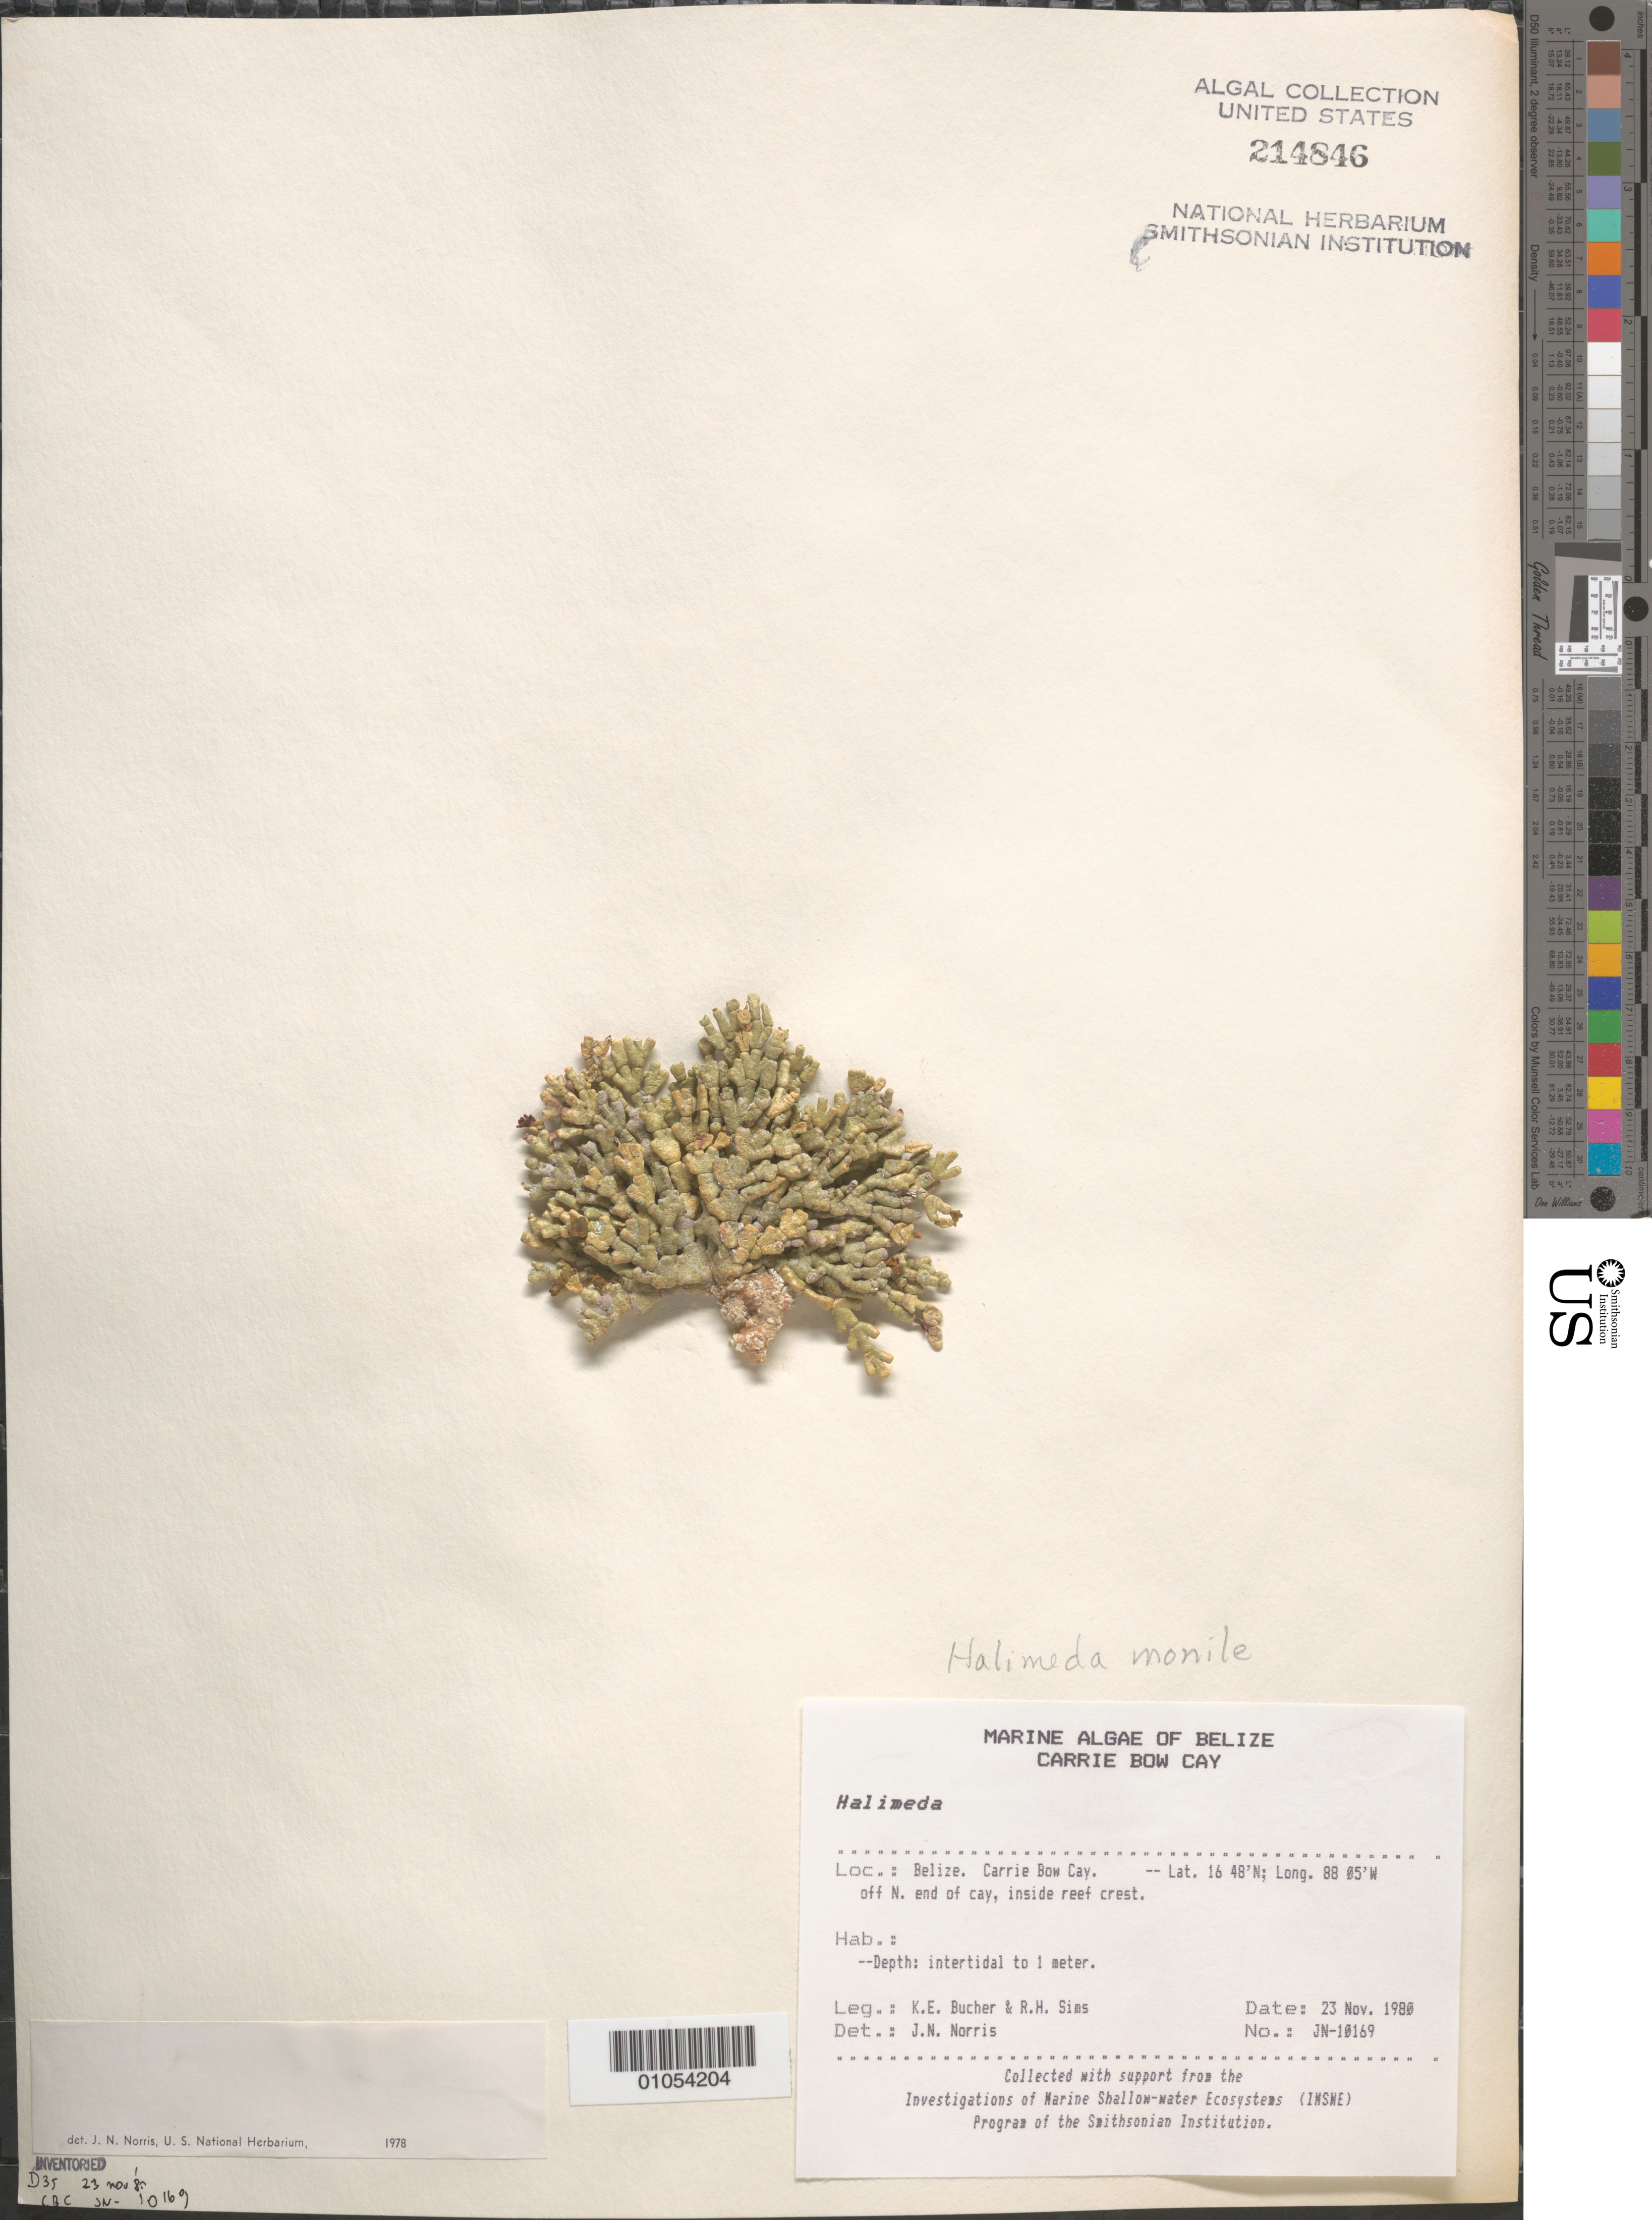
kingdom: Plantae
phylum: Chlorophyta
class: Ulvophyceae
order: Bryopsidales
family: Halimedaceae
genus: Halimeda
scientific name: Halimeda monile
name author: (J. Ellis & Sol.) J.V.Lamouroux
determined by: Norris, James N.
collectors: K. E. Bucher & R. H. Sims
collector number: JN-10169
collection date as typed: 23 Nov 1980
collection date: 1980-11-23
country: Belize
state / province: Stann Creek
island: Carrie Bow Cay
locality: Off north end of cay, inside reef crest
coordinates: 16 48'N, 88 05'W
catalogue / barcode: US 214846